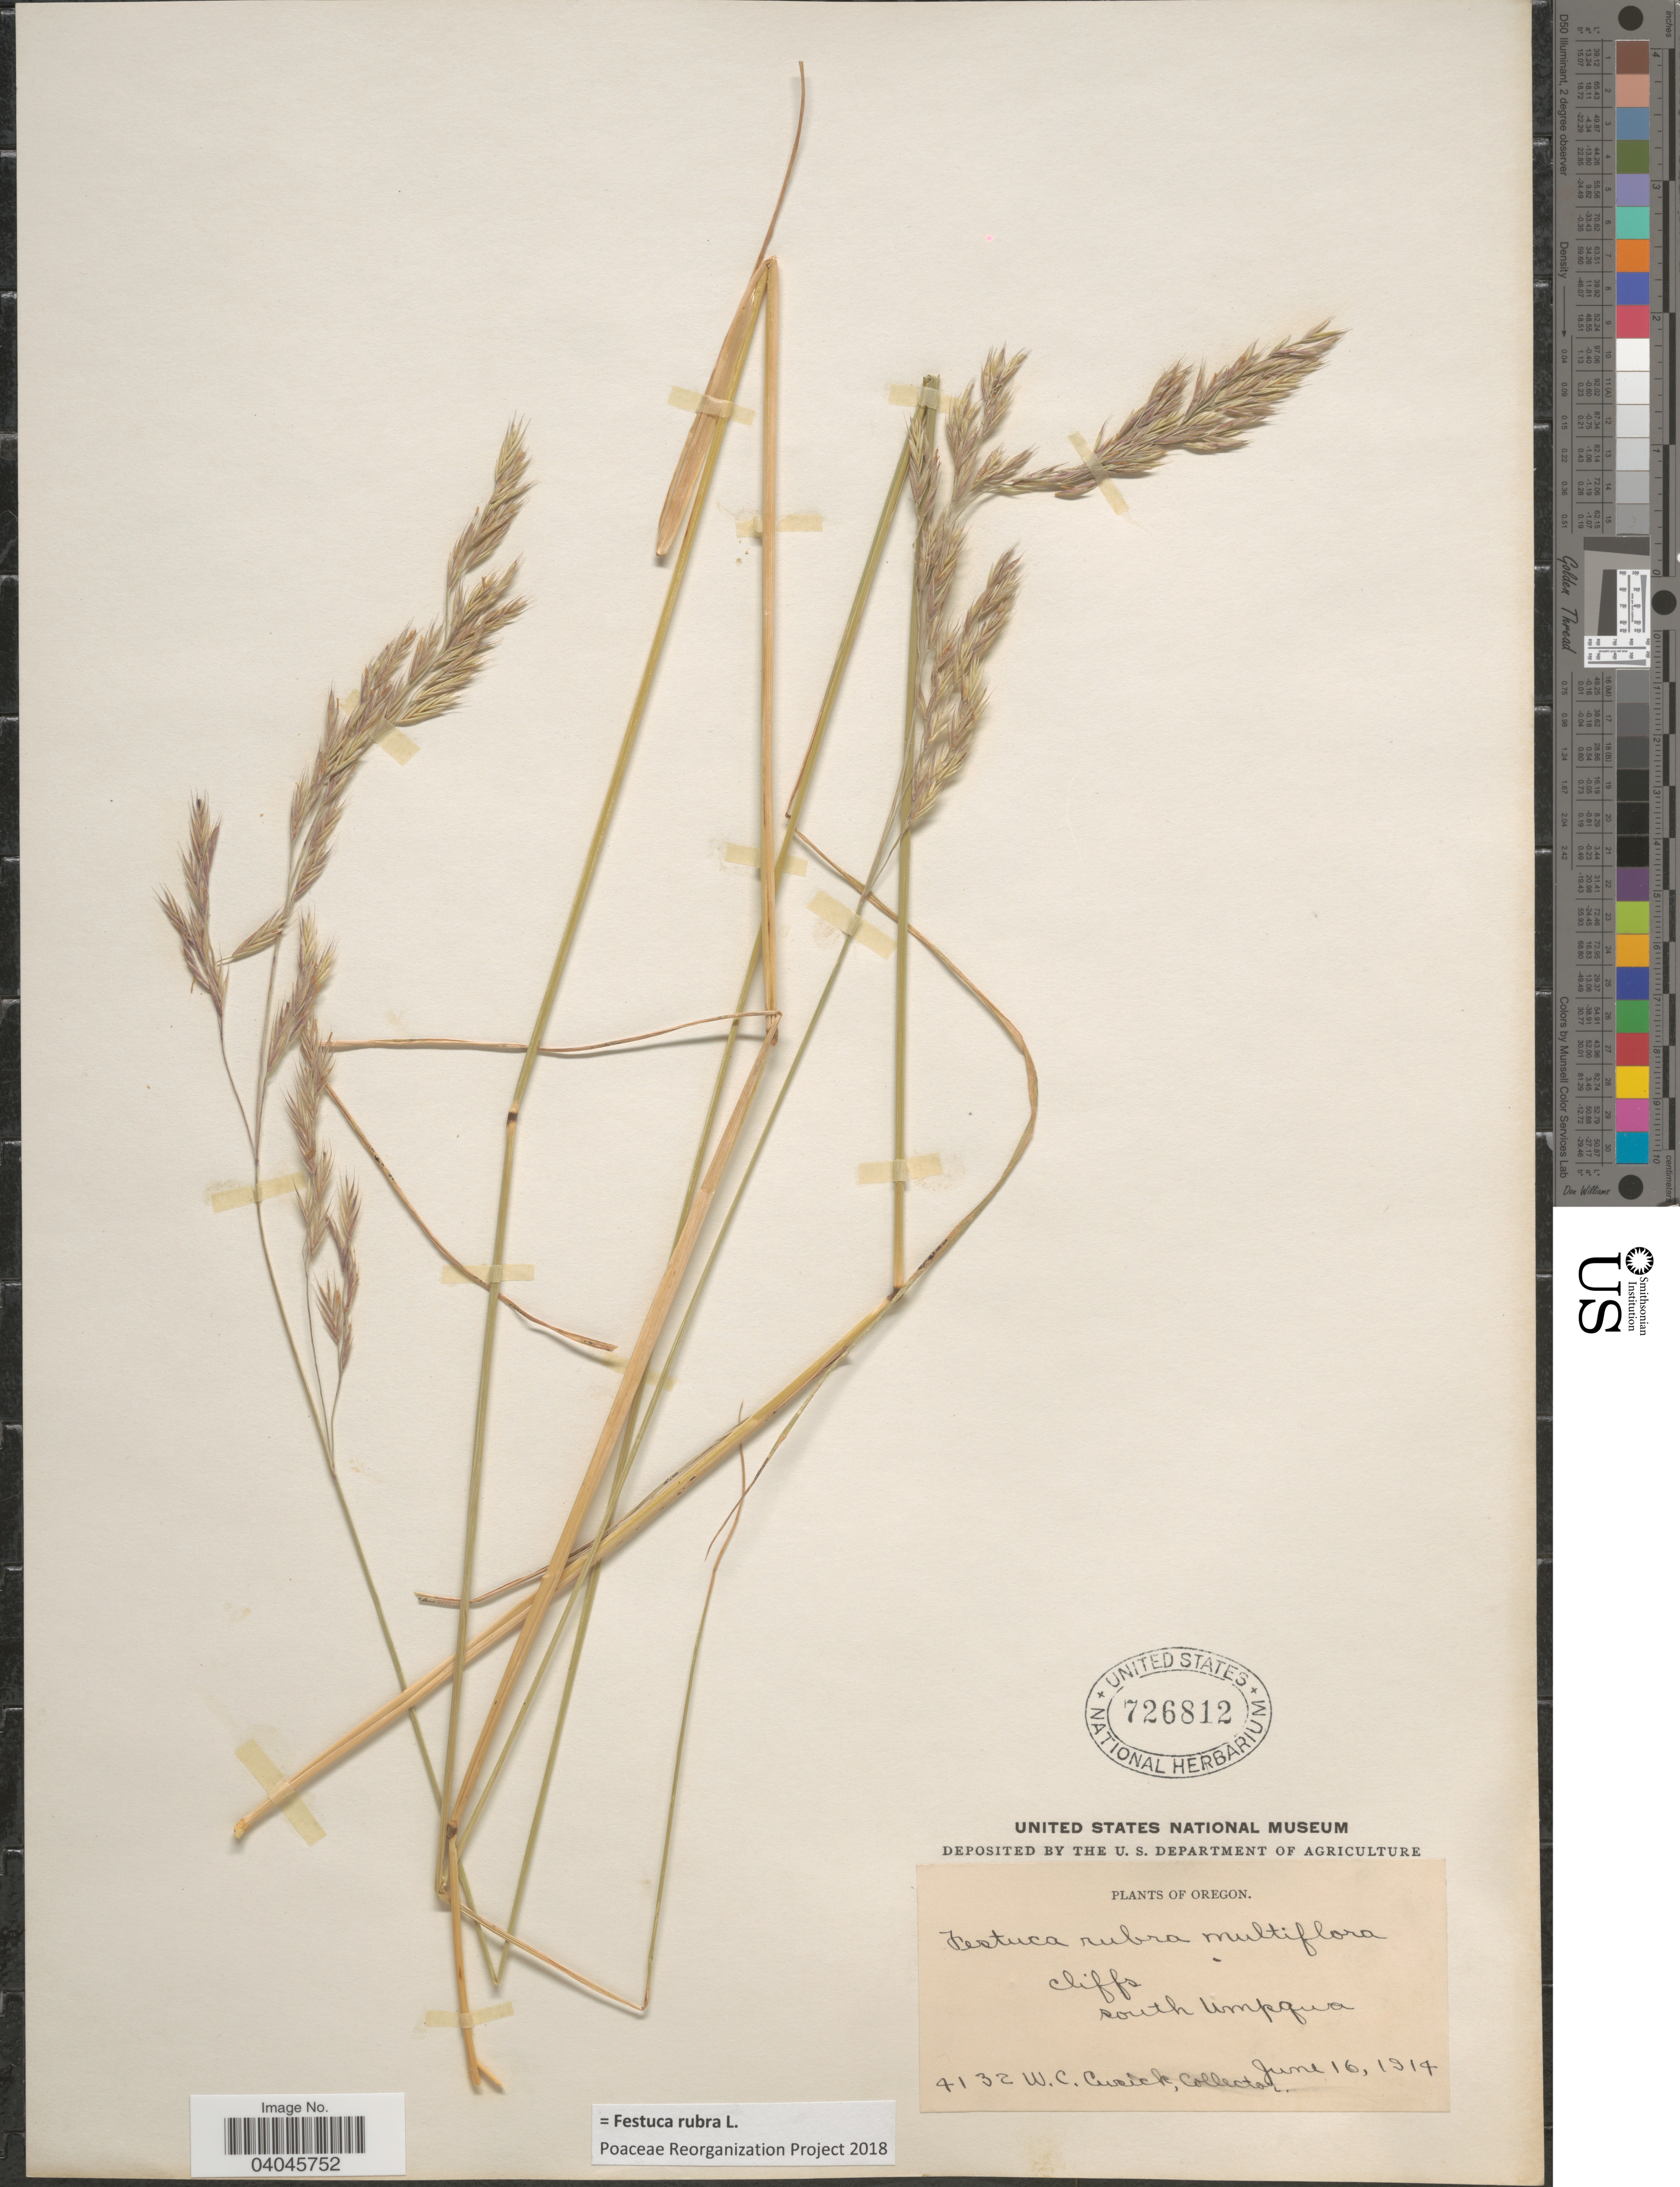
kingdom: Plantae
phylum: Tracheophyta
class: Liliopsida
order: Poales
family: Poaceae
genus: Festuca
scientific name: Festuca rubra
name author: L.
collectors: W. C. Cusick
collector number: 4132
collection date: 1914-06-16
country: United States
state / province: Oregon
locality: South Umpqua.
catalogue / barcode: US 726812